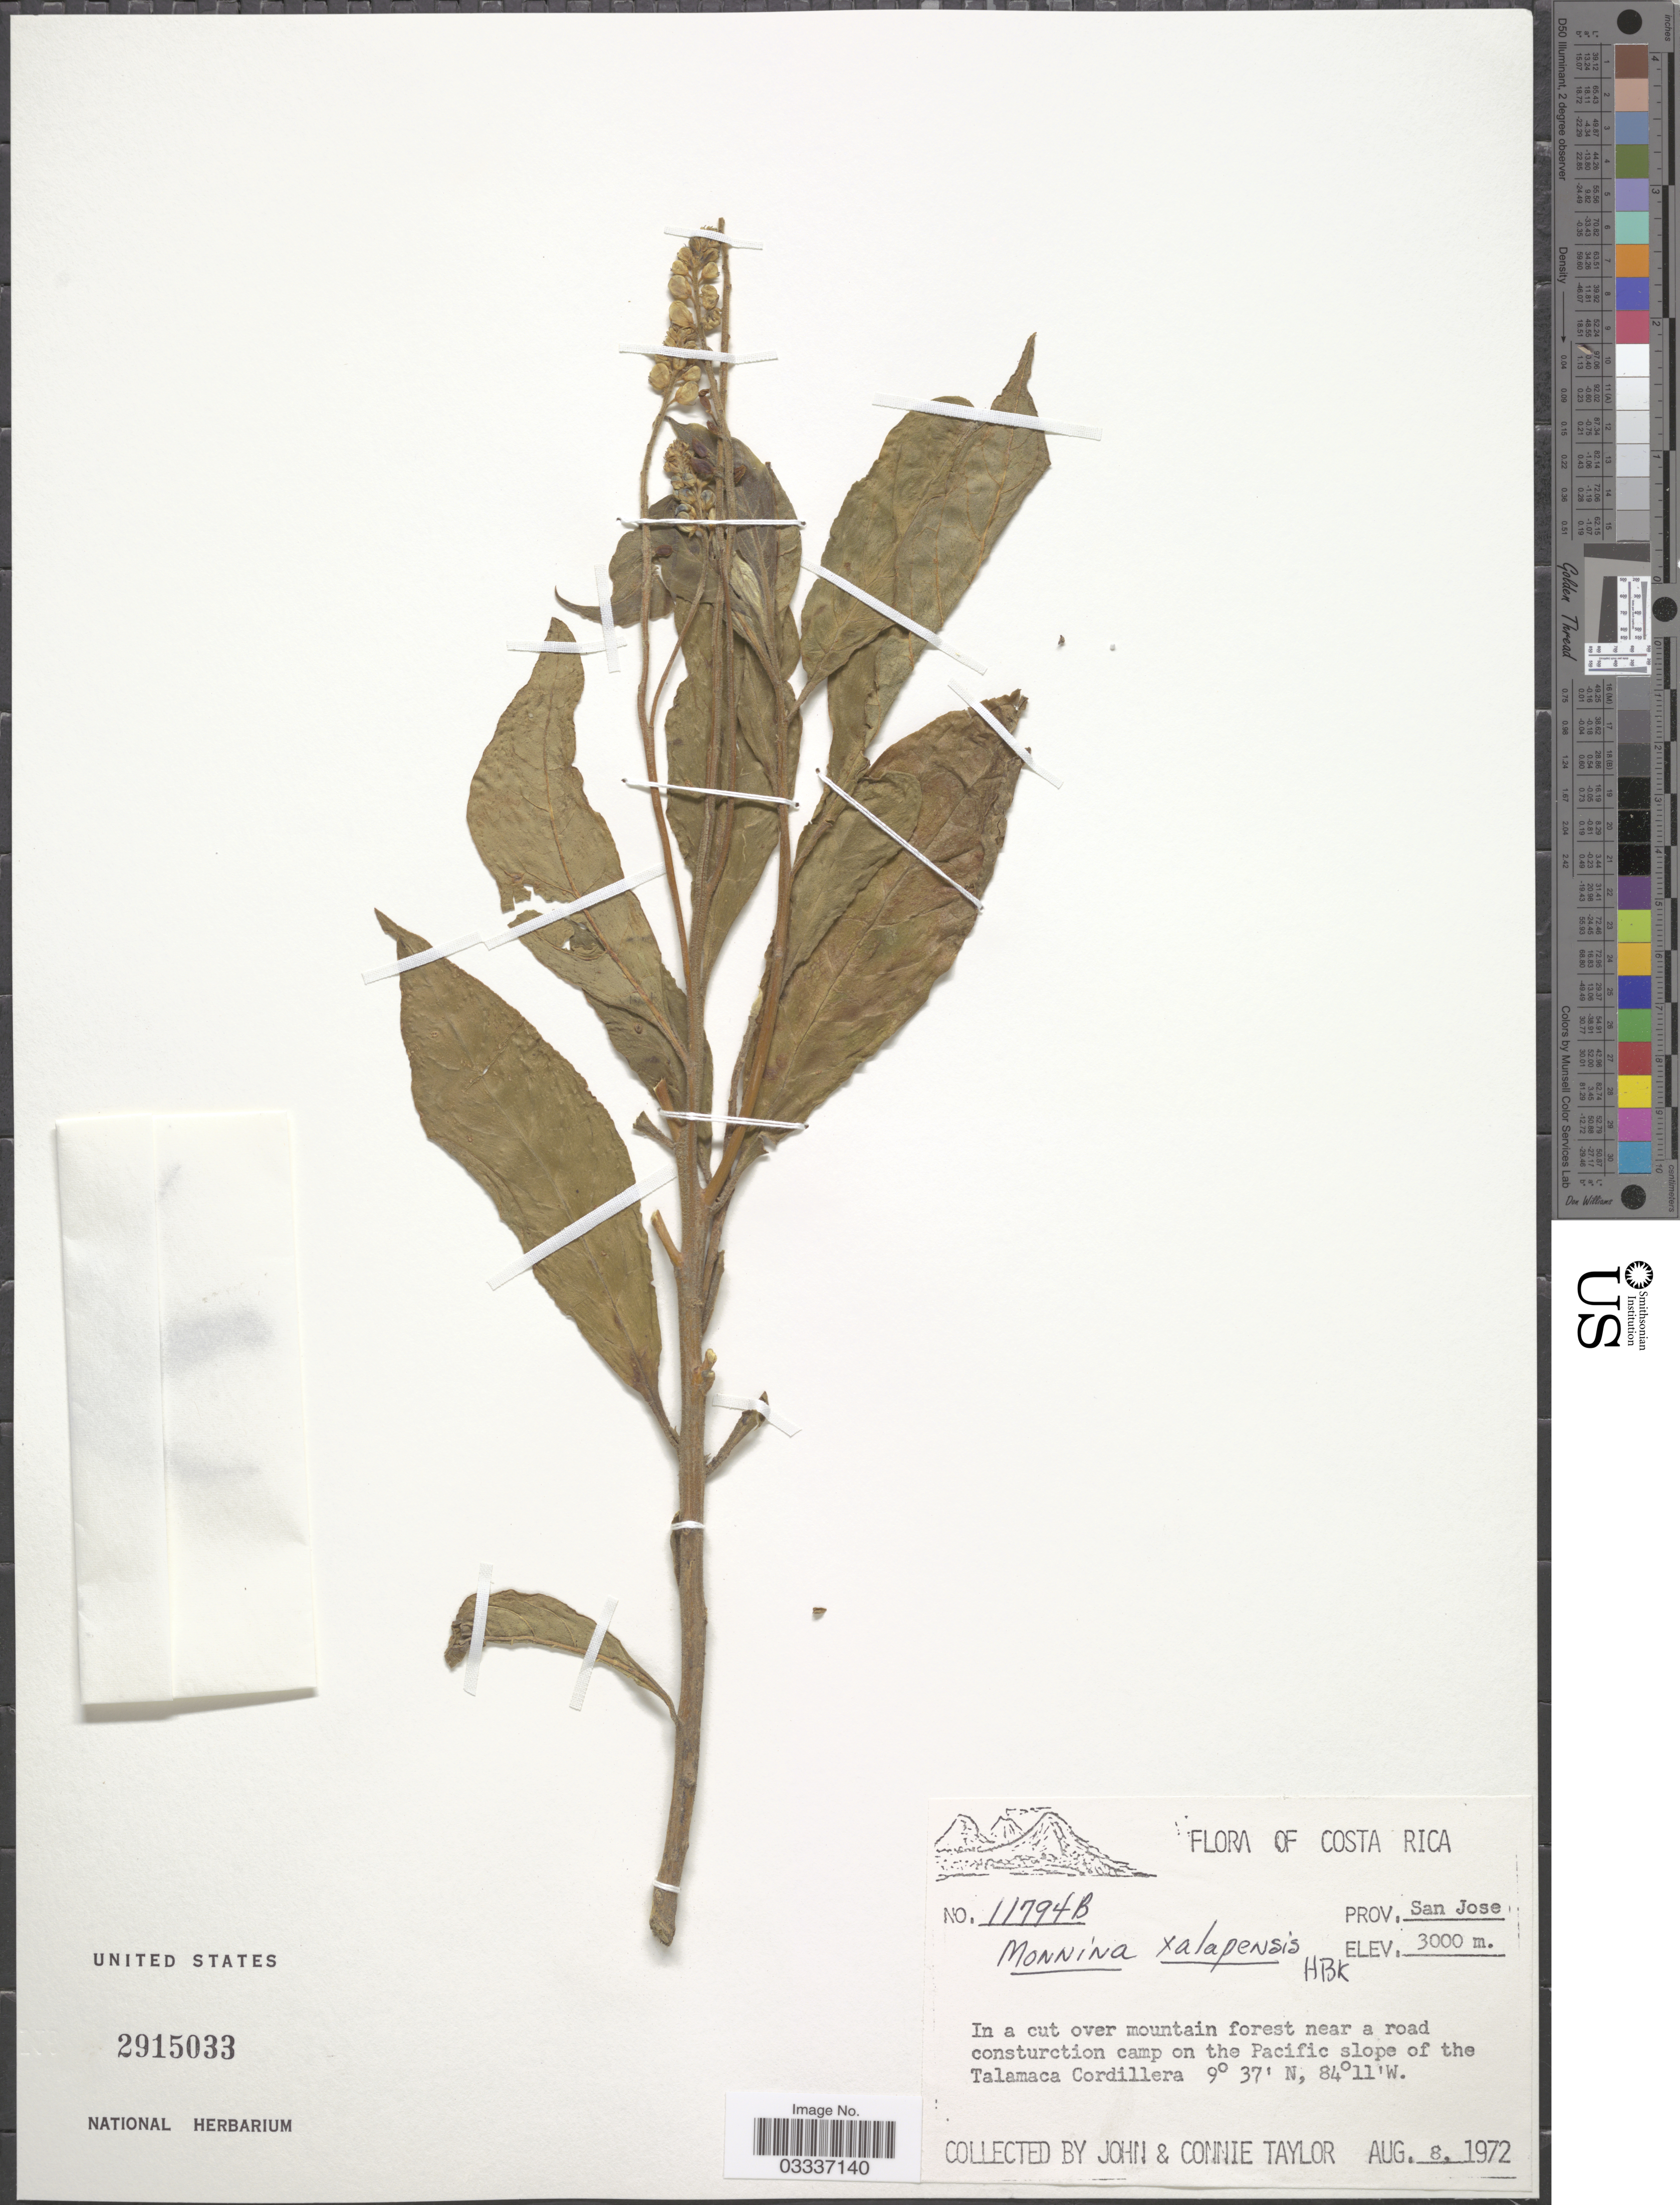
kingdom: Plantae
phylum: Tracheophyta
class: Magnoliopsida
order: Fabales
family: Polygalaceae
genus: Monnina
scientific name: Monnina xalapensis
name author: Kunth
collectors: J. Taylor & C. Taylor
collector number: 11794B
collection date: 1972-08-08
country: Costa Rica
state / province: San José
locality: In a cut over mountain forest near a road construction camp on the Pacific slope of the Talamaca Cordillera.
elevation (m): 3000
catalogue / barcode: US 2915033